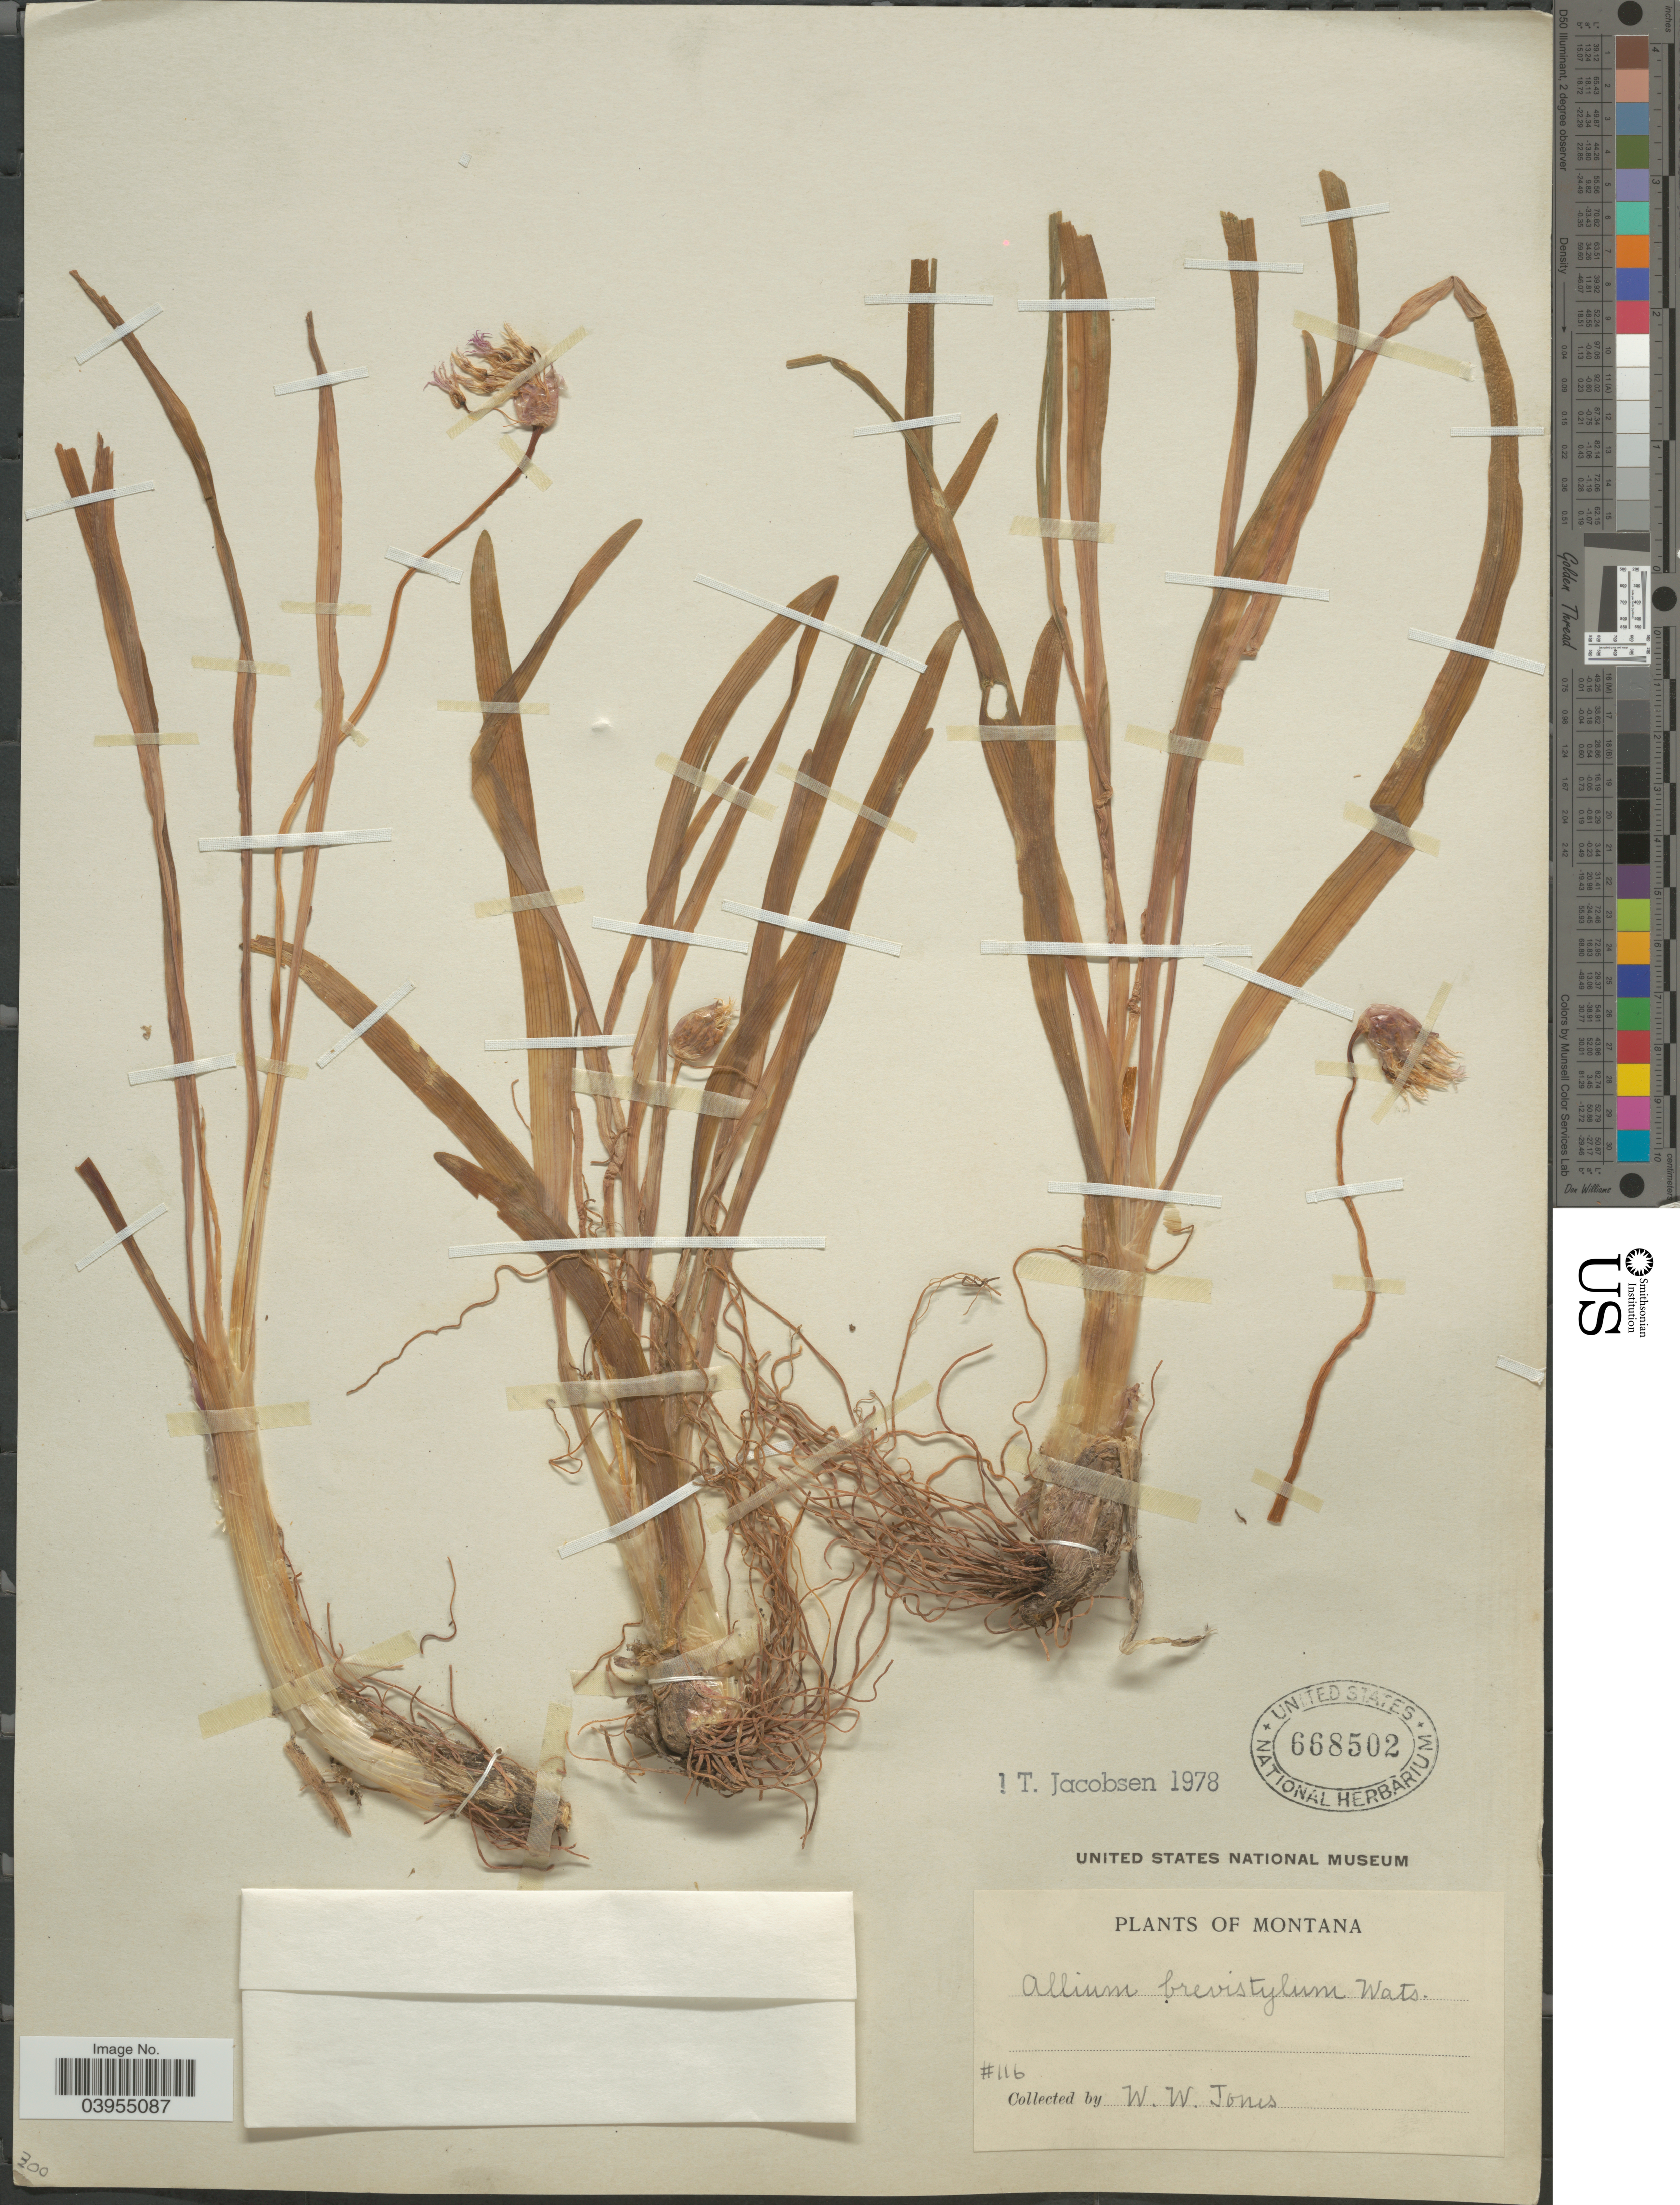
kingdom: Plantae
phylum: Tracheophyta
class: Liliopsida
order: Asparagales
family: Amaryllidaceae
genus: Allium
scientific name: Allium brevistylum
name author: S. Watson in C. King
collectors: W. W. Jones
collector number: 116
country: United States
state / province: Montana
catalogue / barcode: US 668502